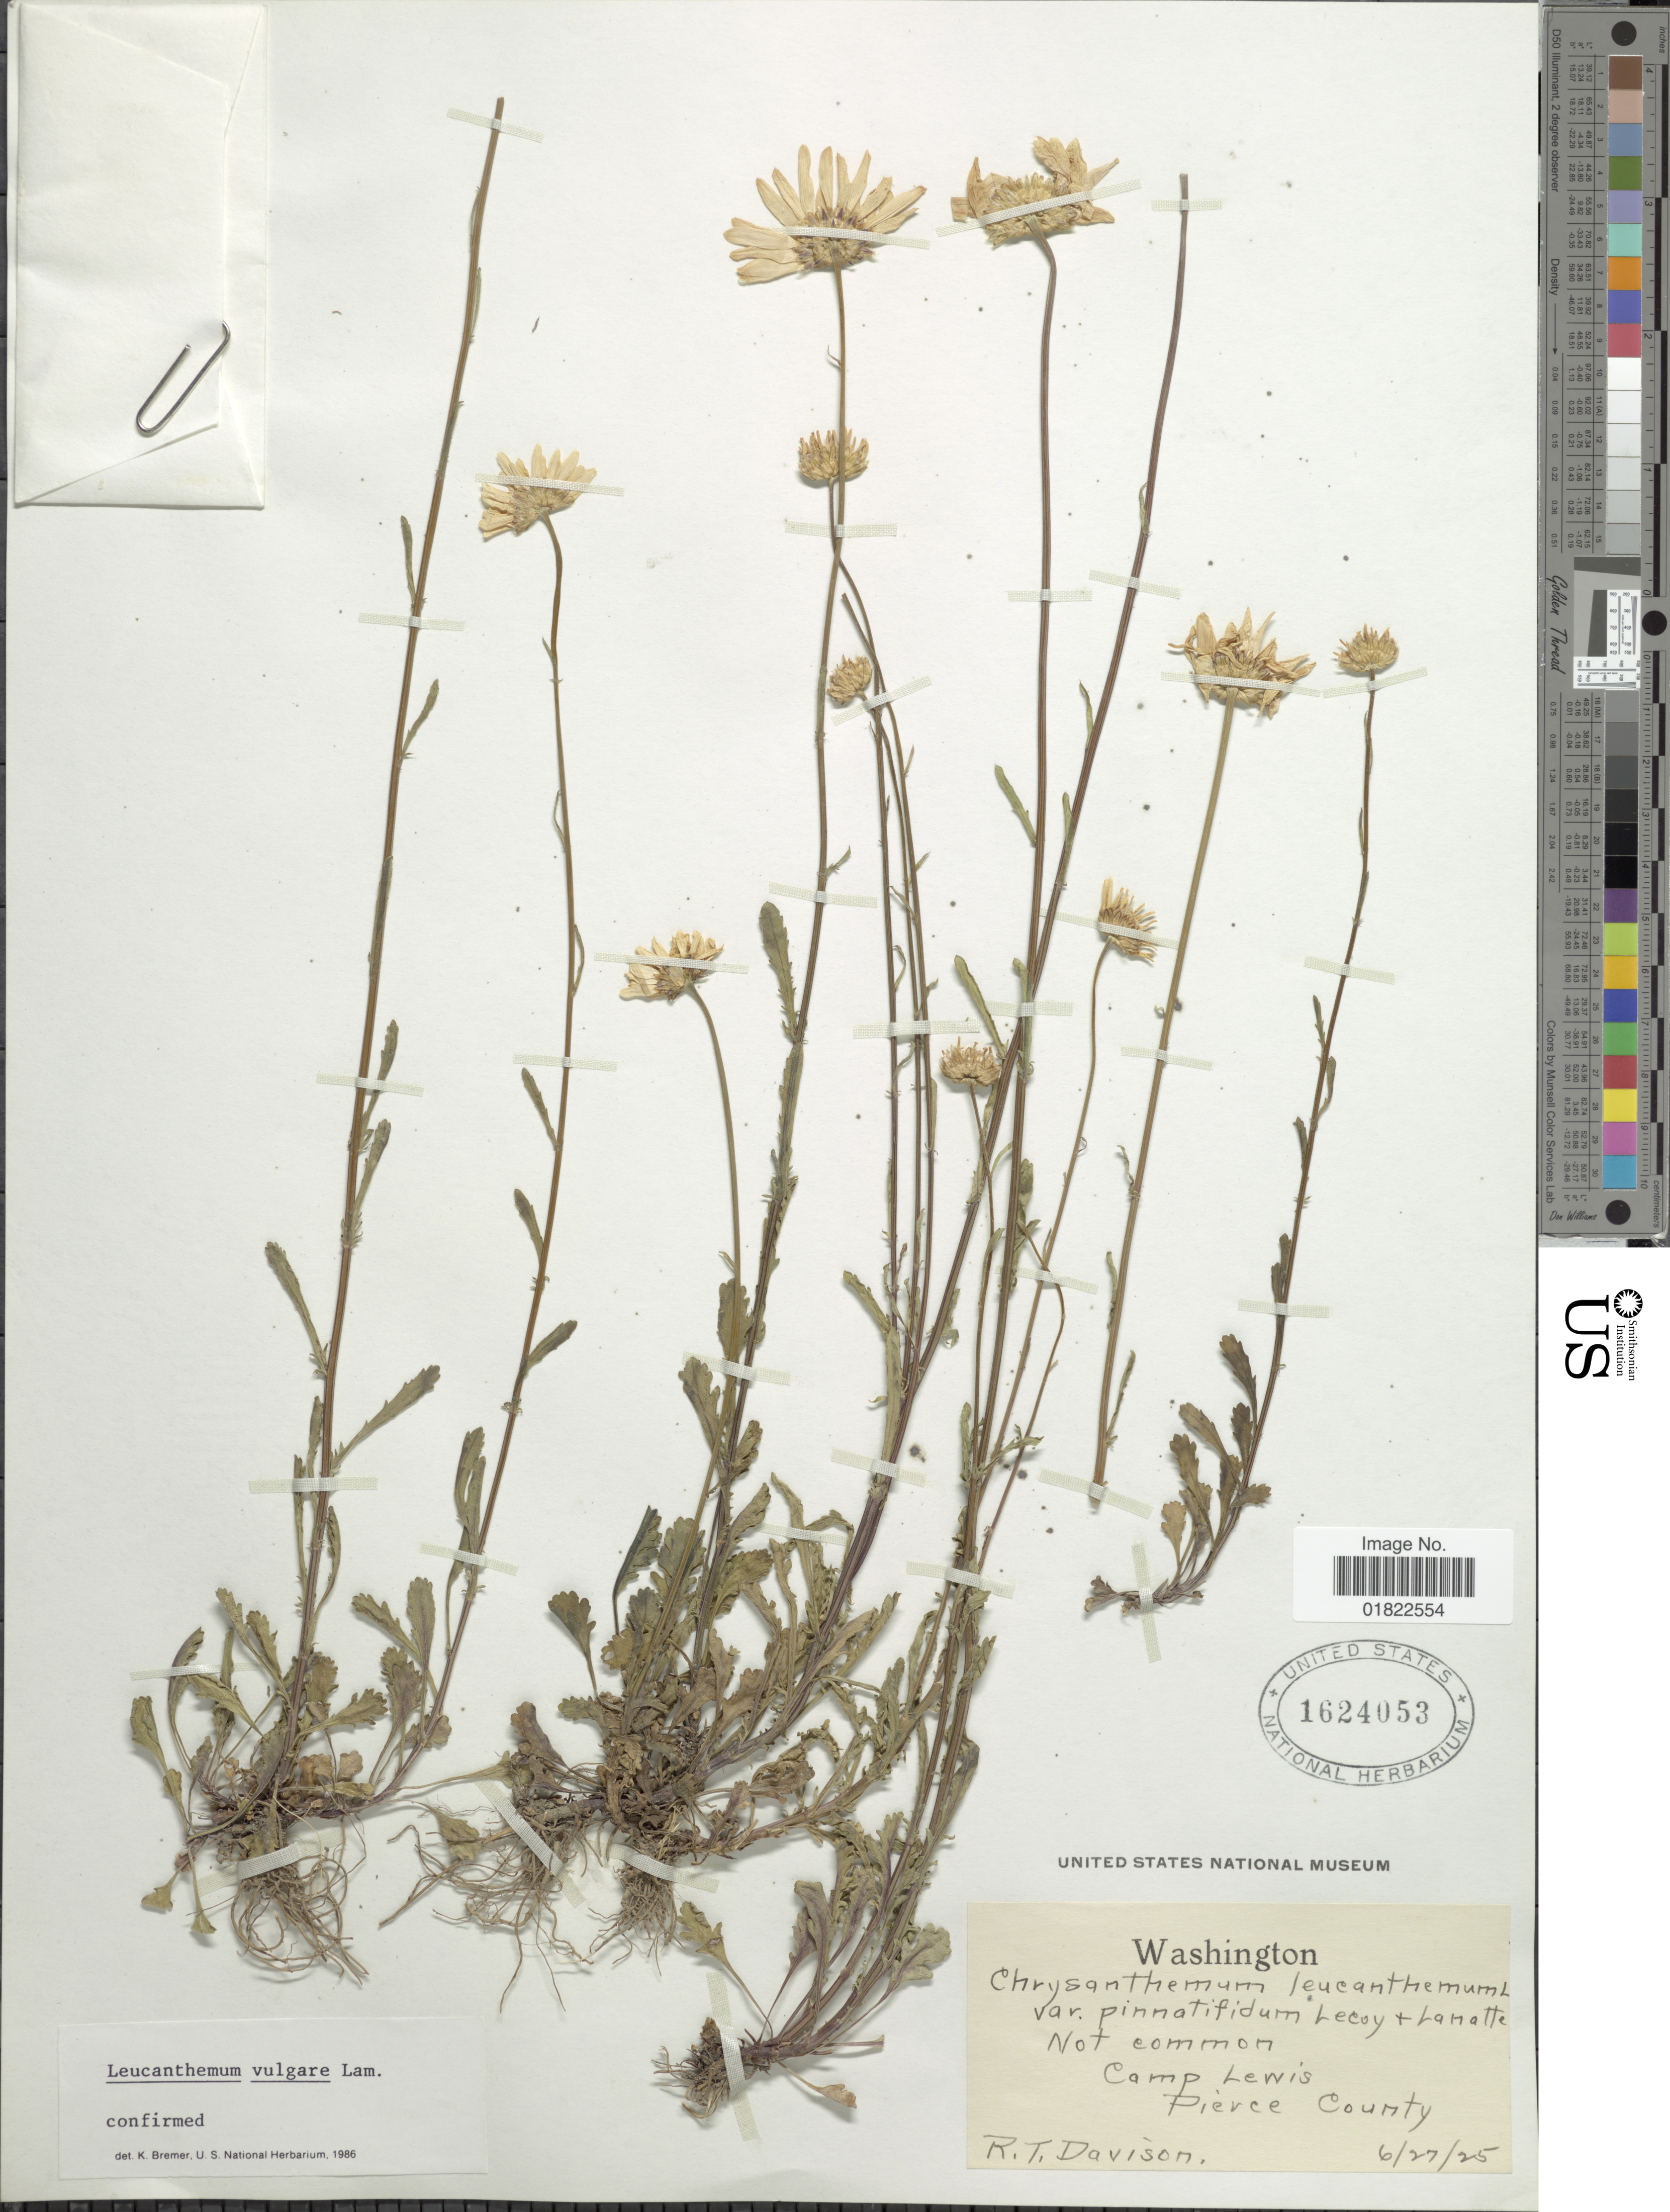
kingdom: Plantae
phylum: Tracheophyta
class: Magnoliopsida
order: Asterales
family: Asteraceae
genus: Leucanthemum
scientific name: Leucanthemum vulgare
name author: Lam.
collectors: R. Davison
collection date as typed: Transcribed d/m/y: 27/6/25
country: United States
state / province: Washington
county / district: Pierce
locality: Not common, Camp Lewis, Pierce County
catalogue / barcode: US 1624053